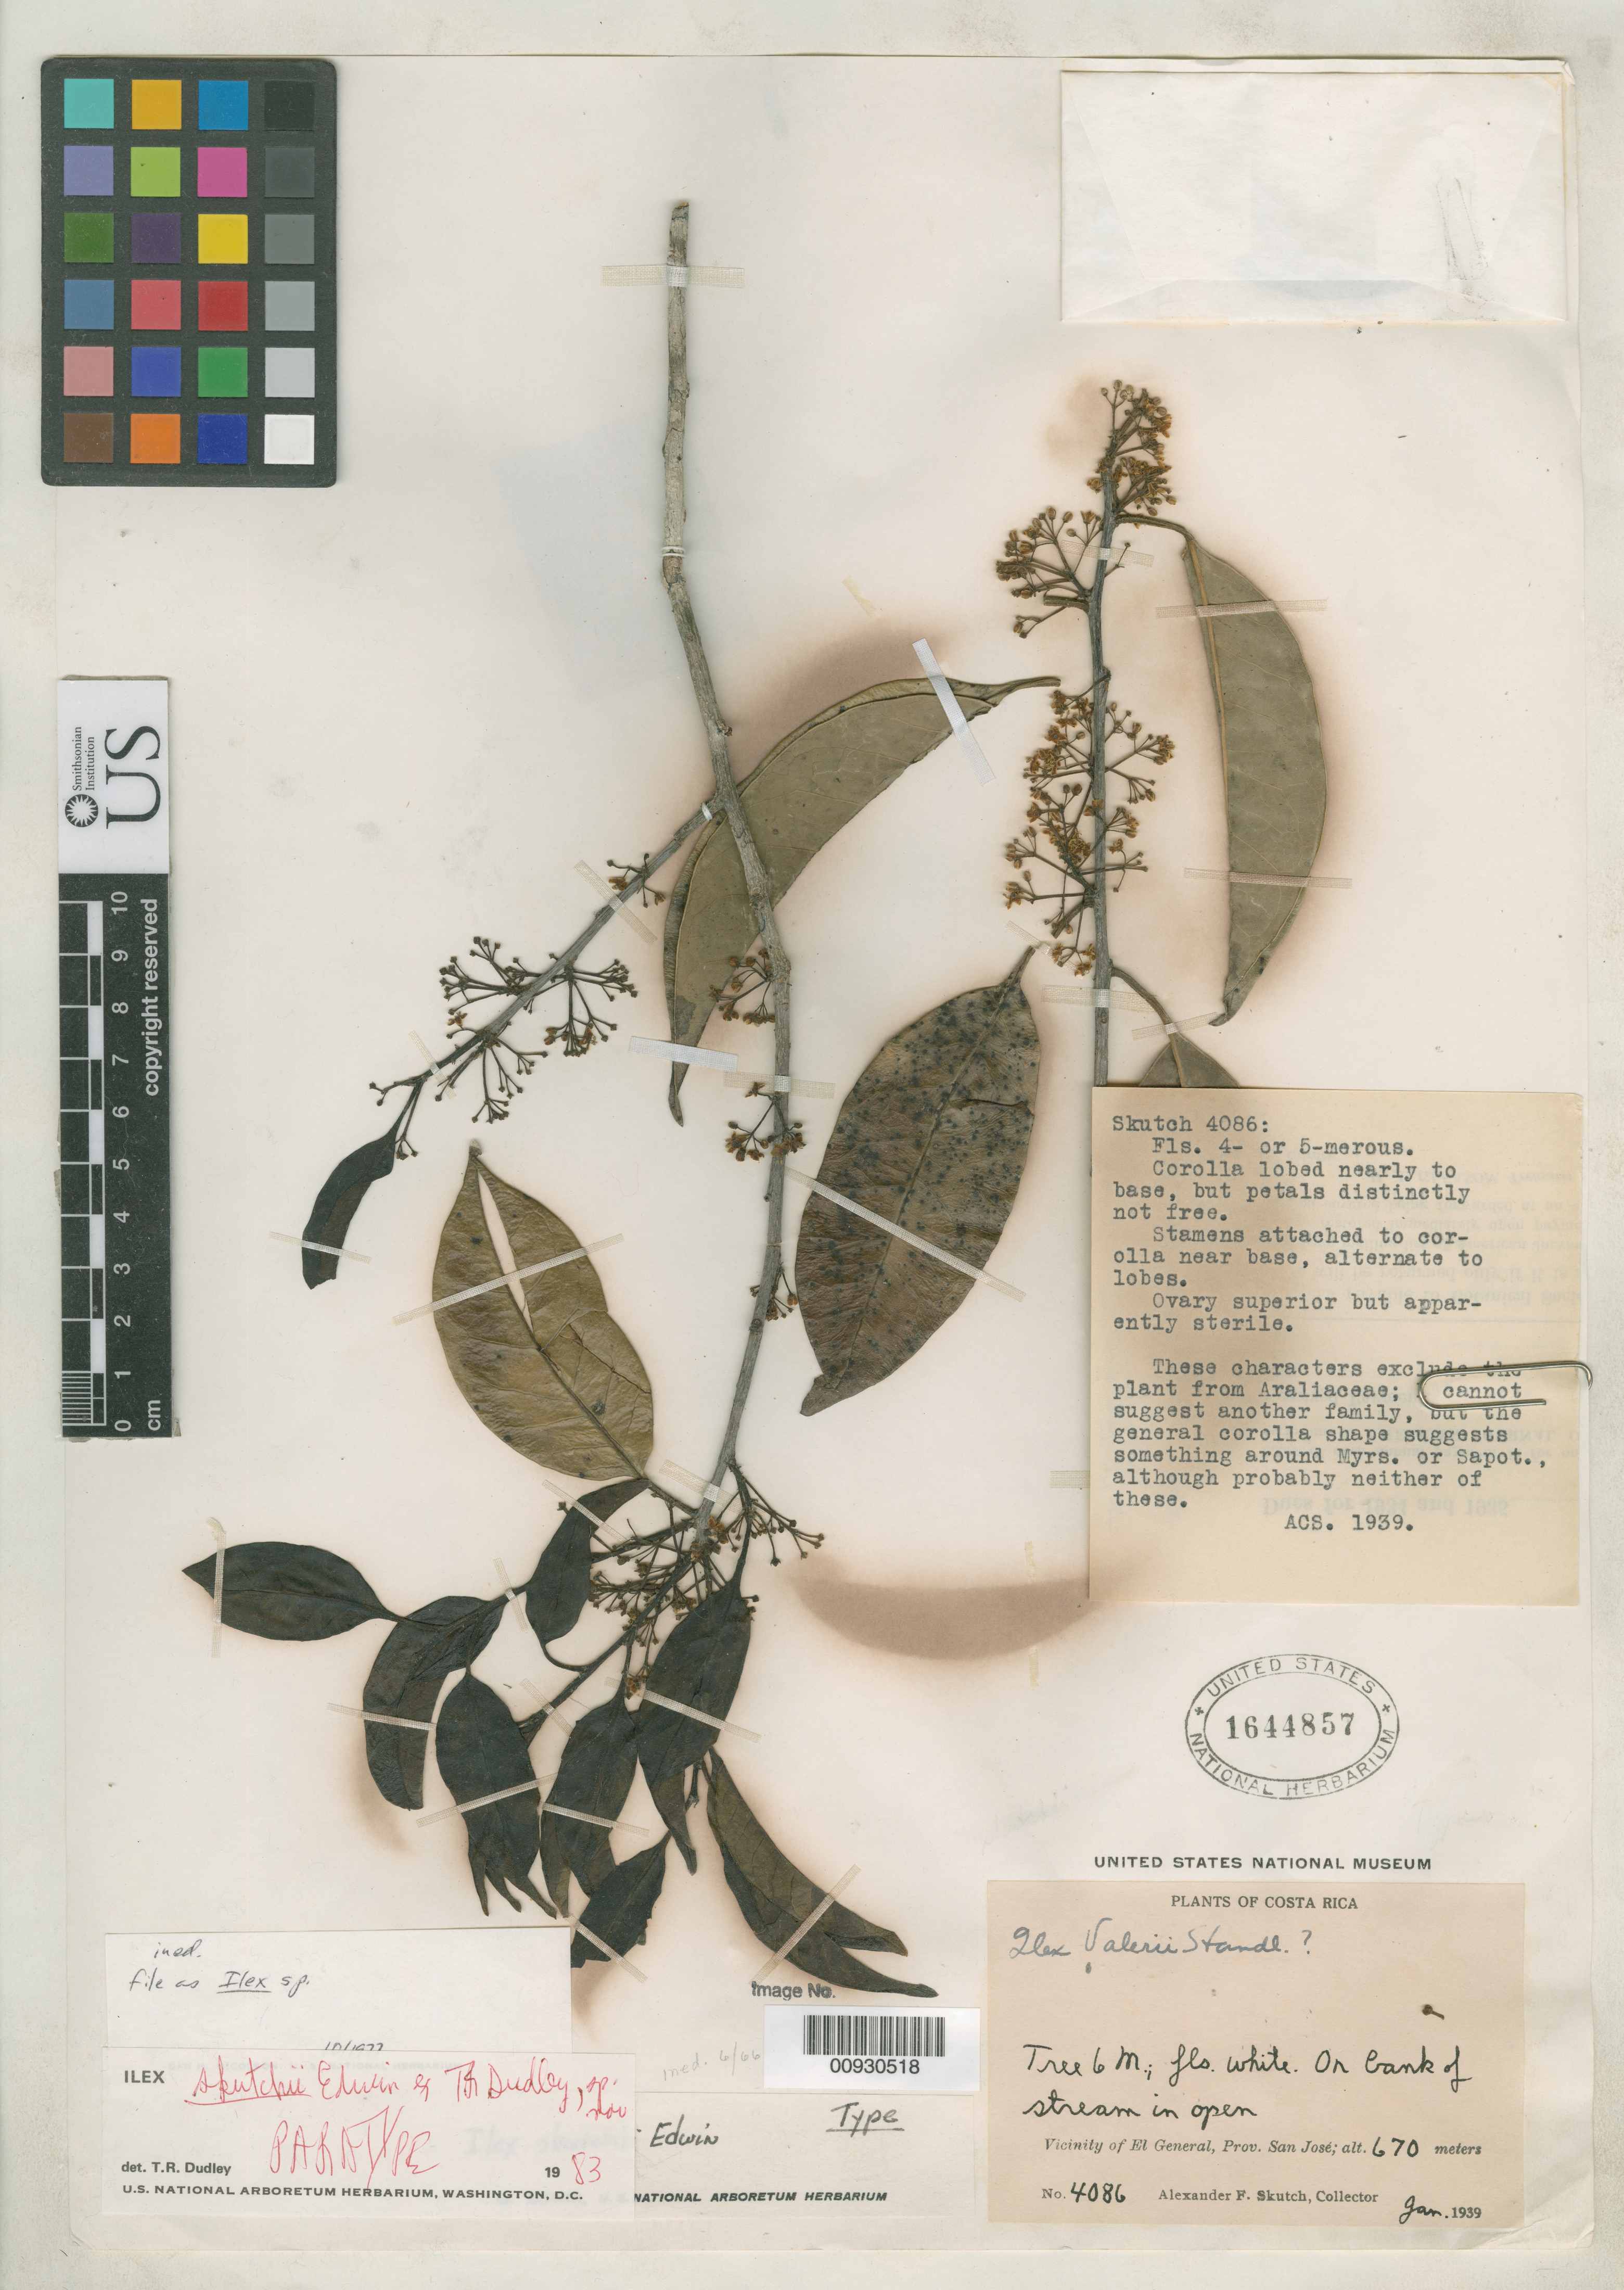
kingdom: Plantae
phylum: Tracheophyta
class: Magnoliopsida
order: Aquifoliales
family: Aquifoliaceae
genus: Ilex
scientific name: Ilex skutchii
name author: Edwin ex T.R. Dudley & W.J. Hahn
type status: Holotype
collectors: A. F. Skutch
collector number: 4086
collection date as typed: Jan 1939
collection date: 1939-01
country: Costa Rica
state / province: San José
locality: Vicinity of Él General.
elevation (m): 670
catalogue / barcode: US 1644857